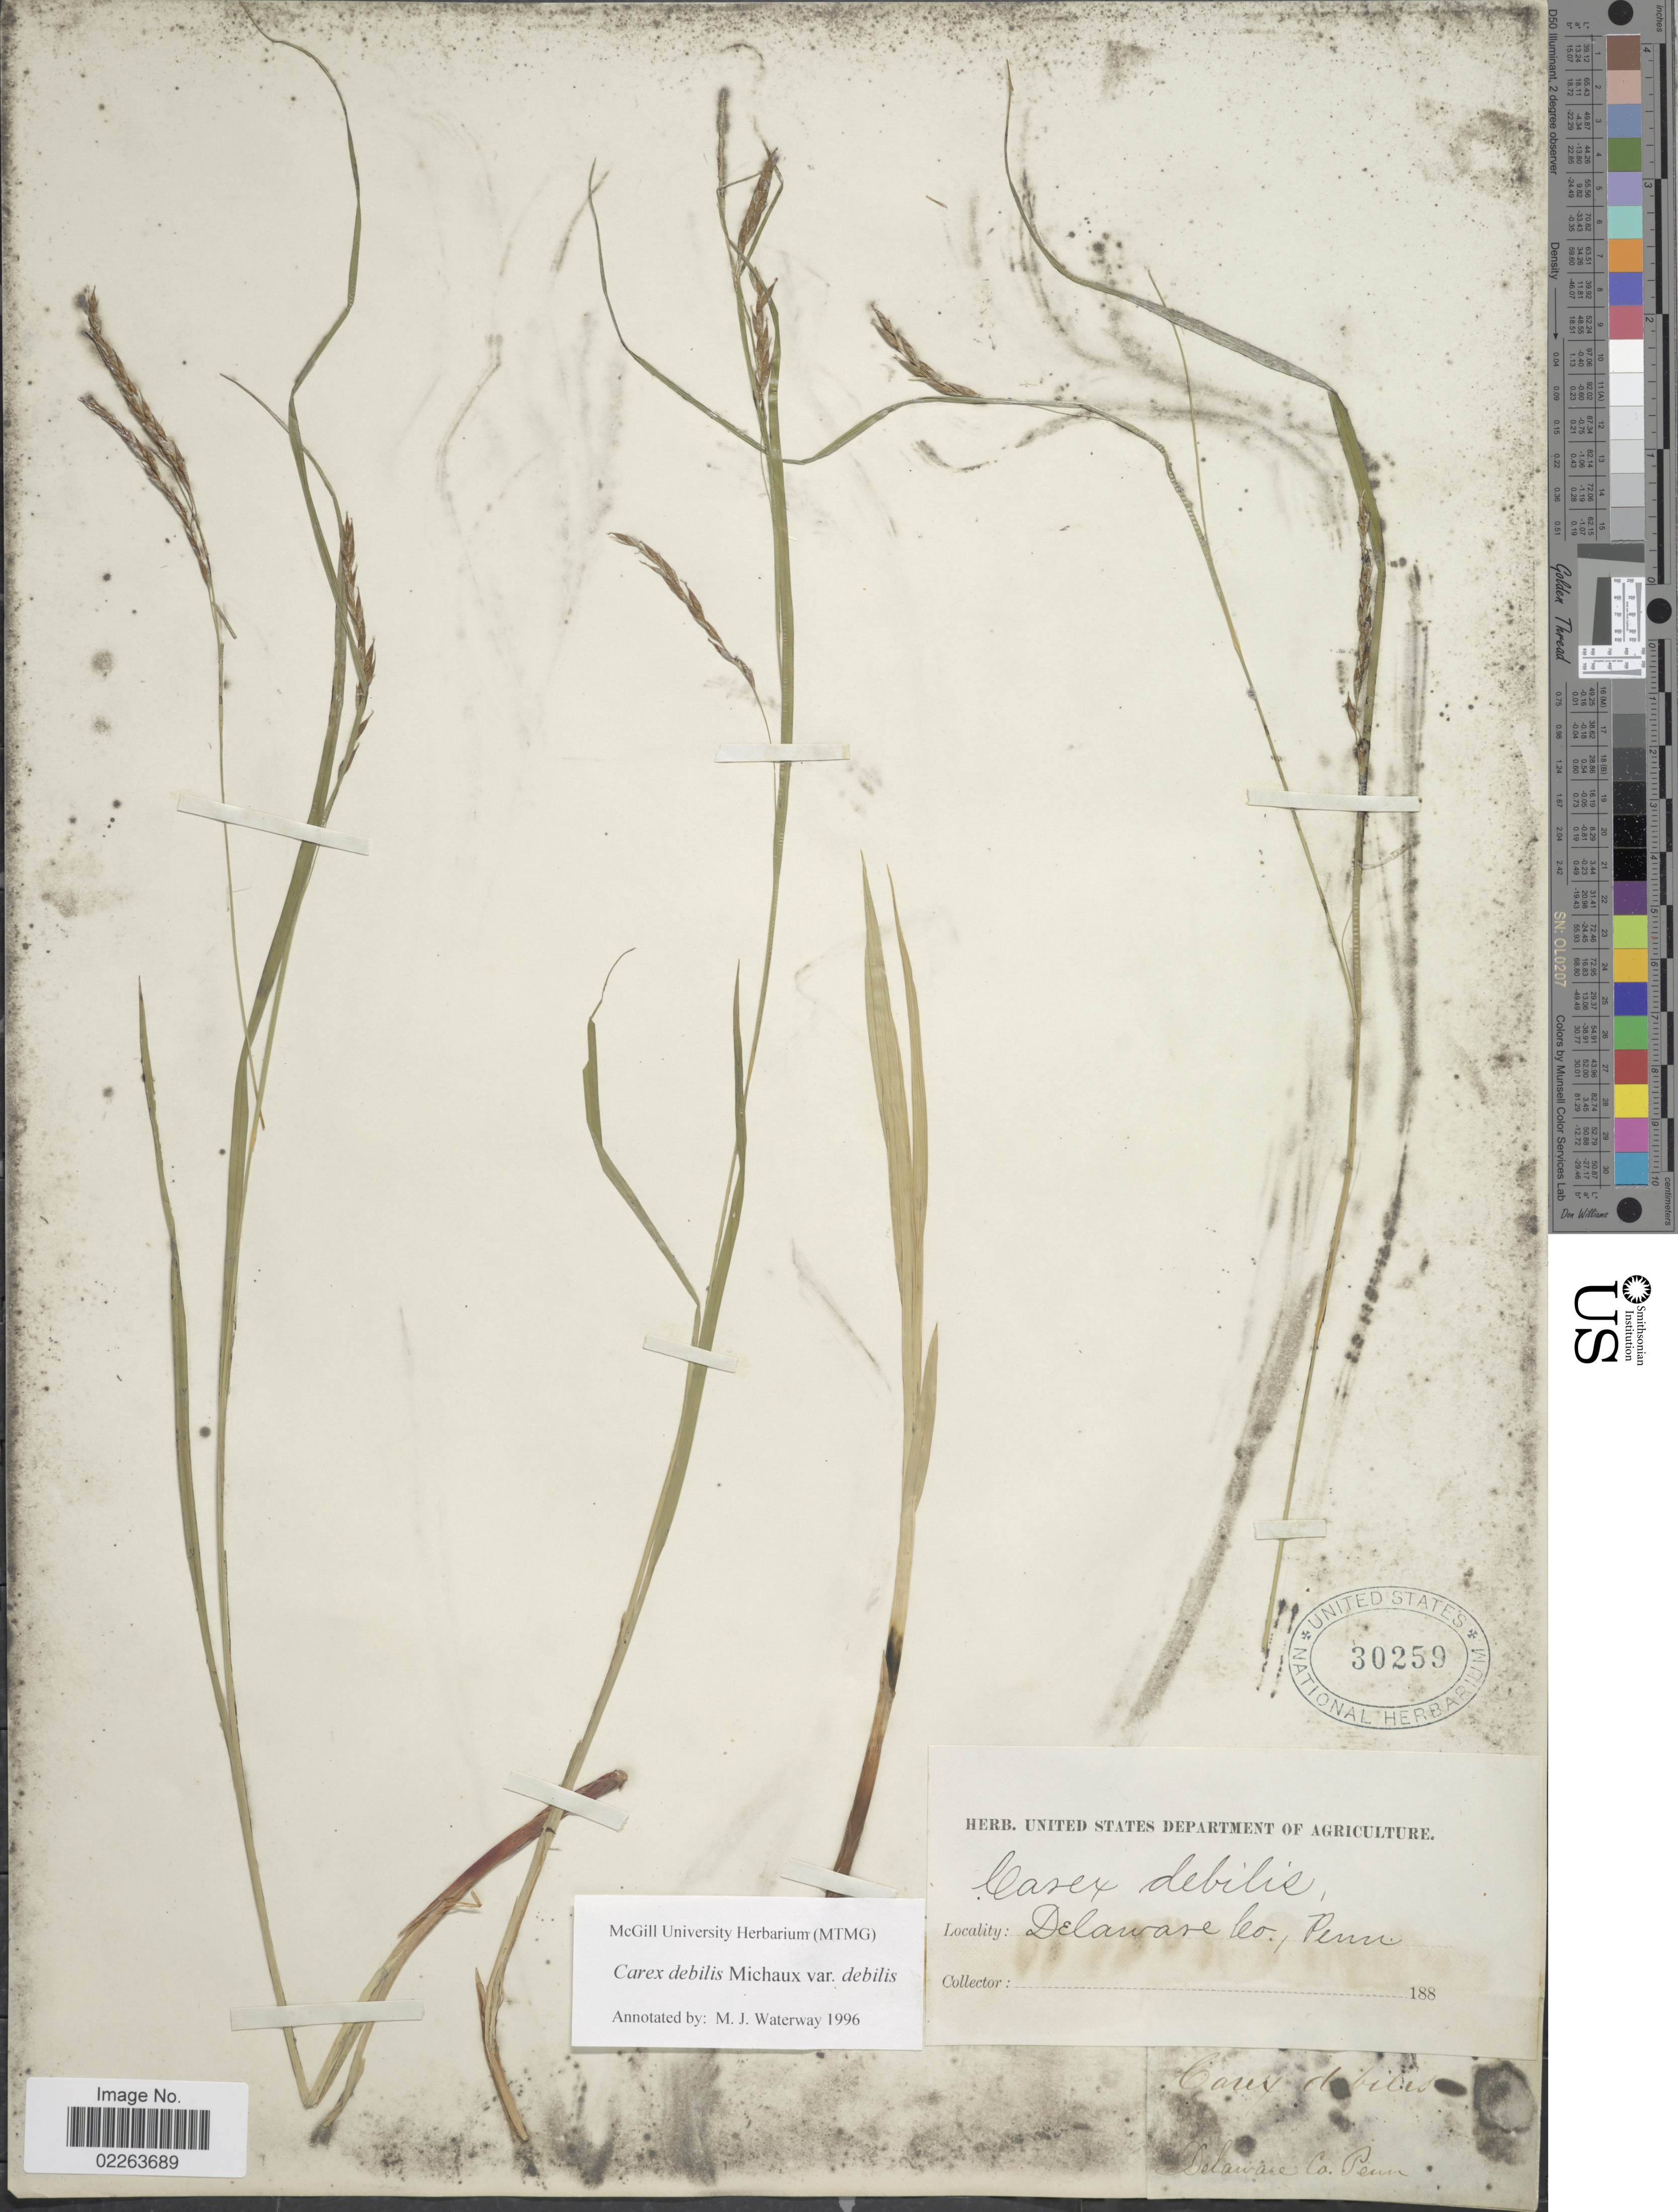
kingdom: Plantae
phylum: Tracheophyta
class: Liliopsida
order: Poales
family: Cyperaceae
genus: Carex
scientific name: Carex debilis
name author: Michx.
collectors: ex herb. U. S. Department of Agriculture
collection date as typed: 188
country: United States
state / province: Pennsylvania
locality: Delaware Co.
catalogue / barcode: US 30259